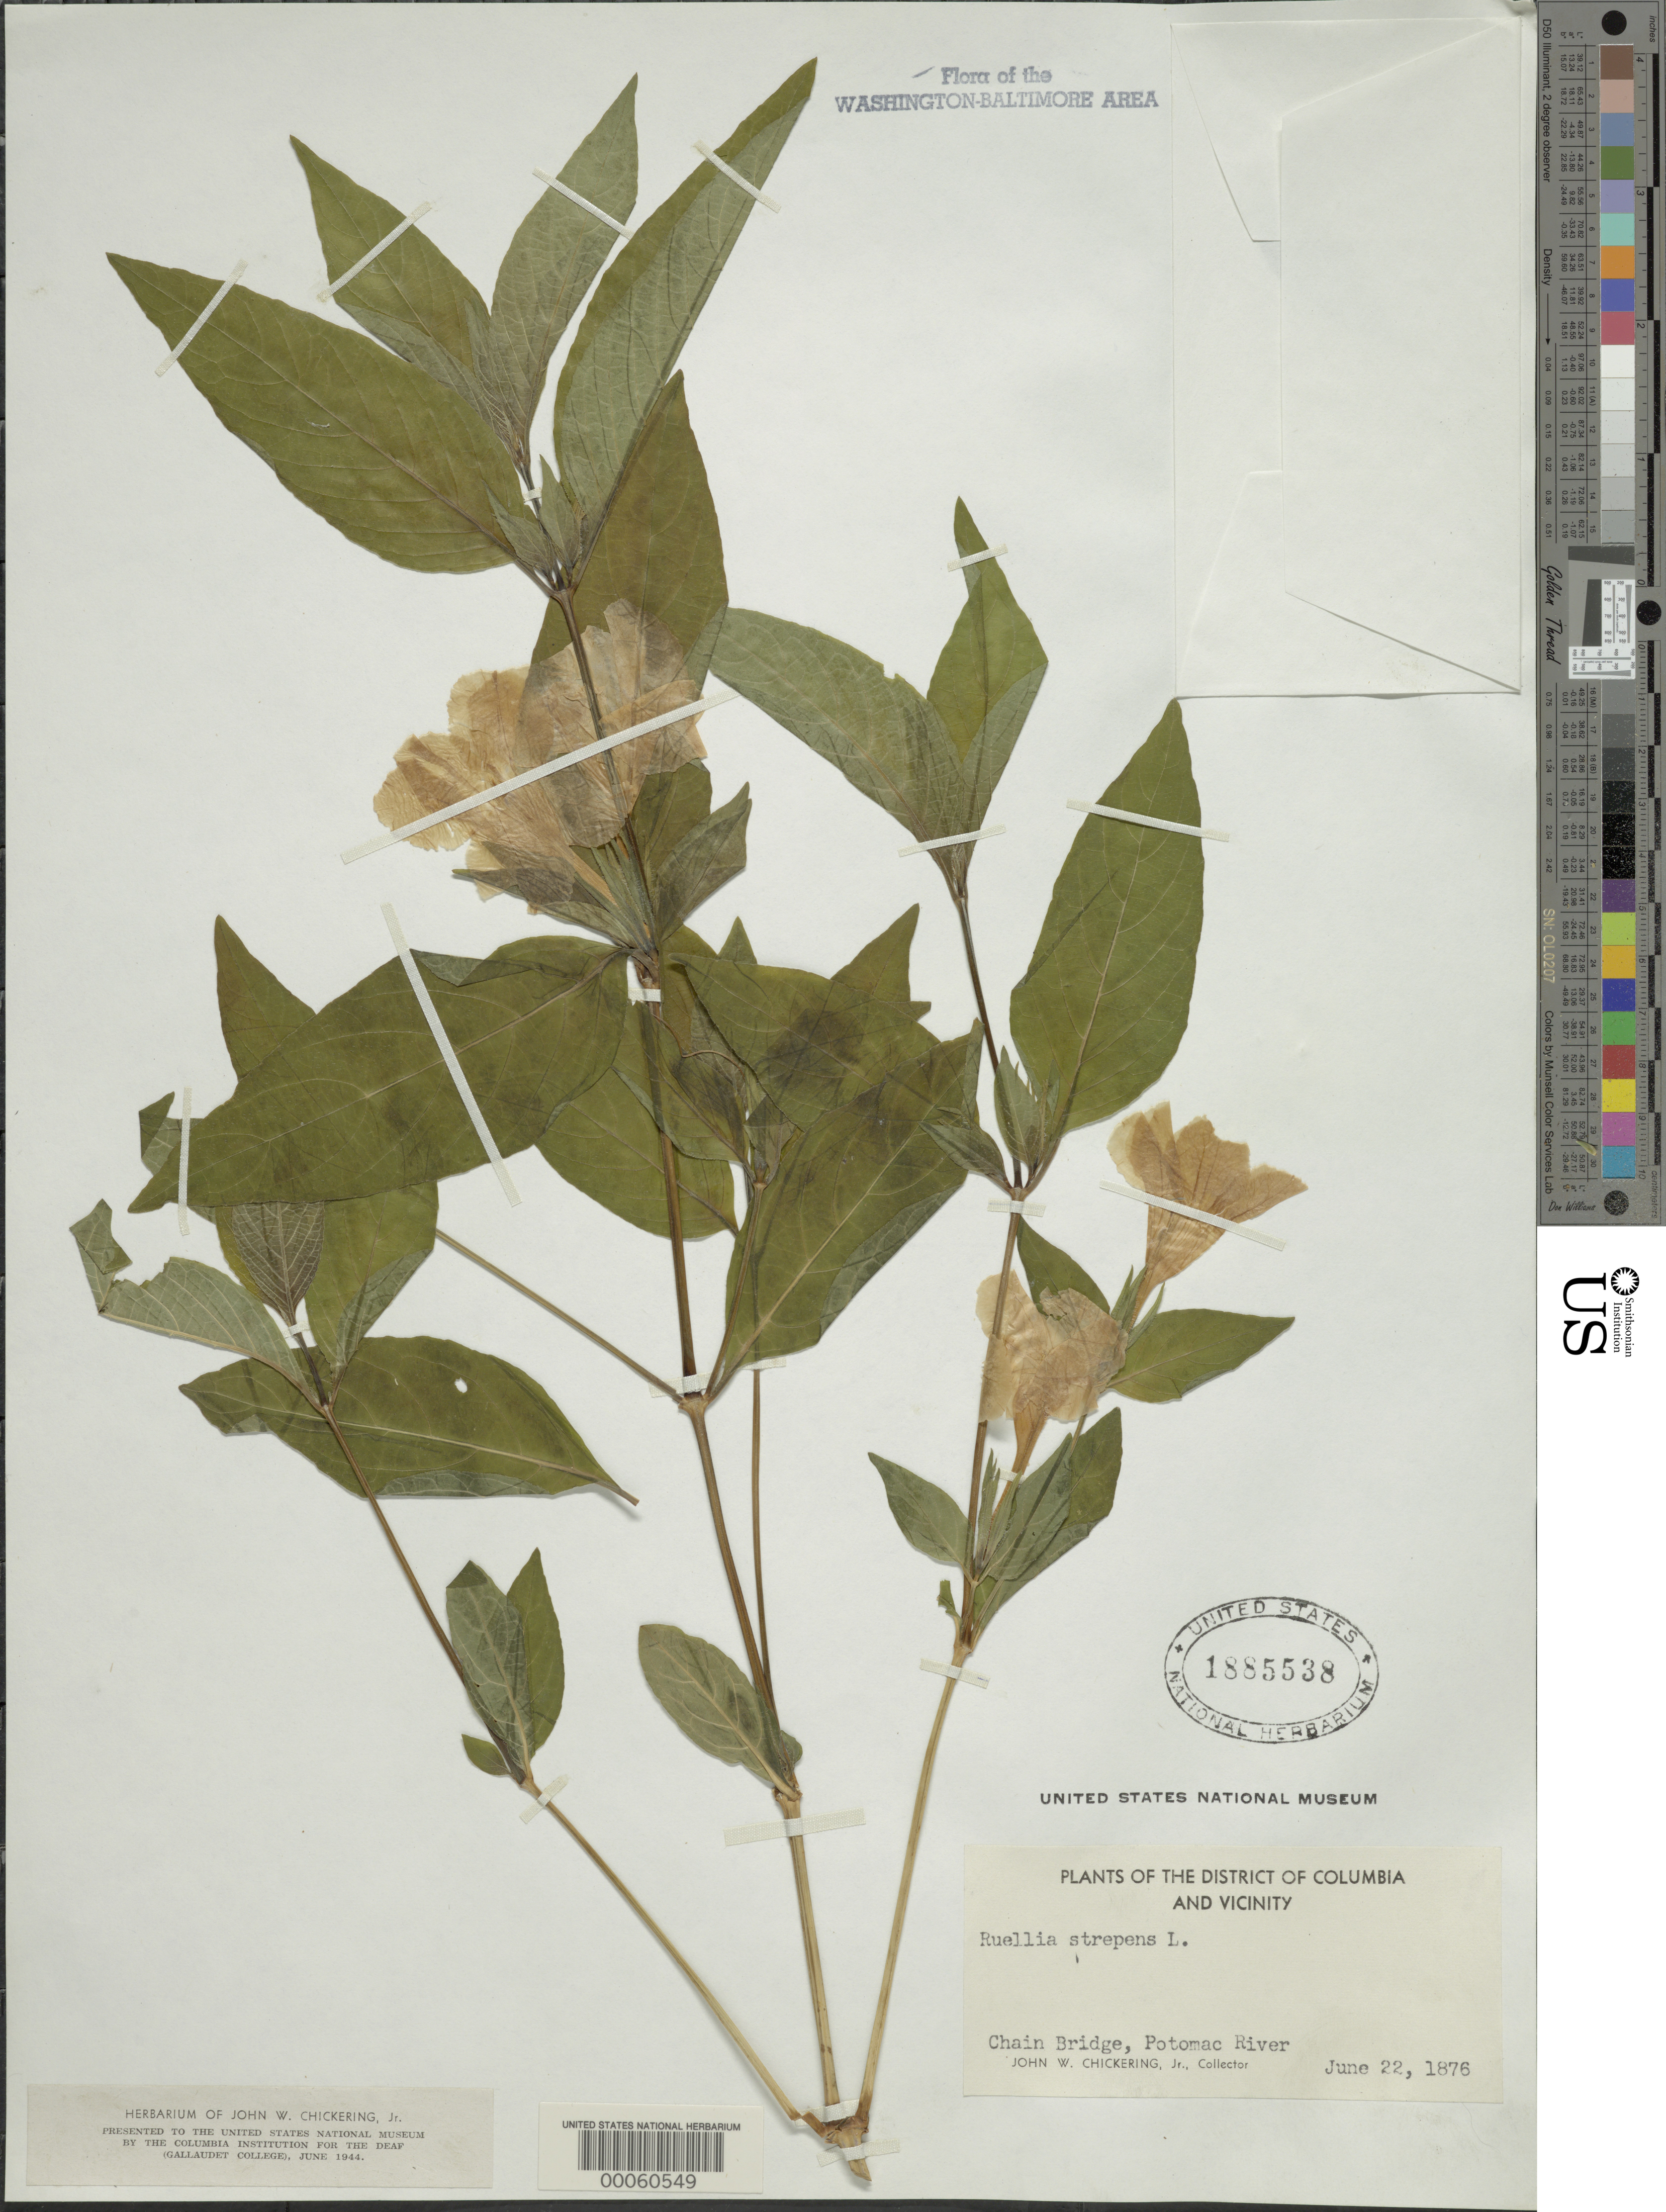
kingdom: Plantae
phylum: Tracheophyta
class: Magnoliopsida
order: Lamiales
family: Acanthaceae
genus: Ruellia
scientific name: Ruellia strepens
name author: L.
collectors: J. Chickering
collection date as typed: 22 Jun 1876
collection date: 1876-06-22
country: United States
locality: Chain Bridge, Potomac River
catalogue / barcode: US 1885538